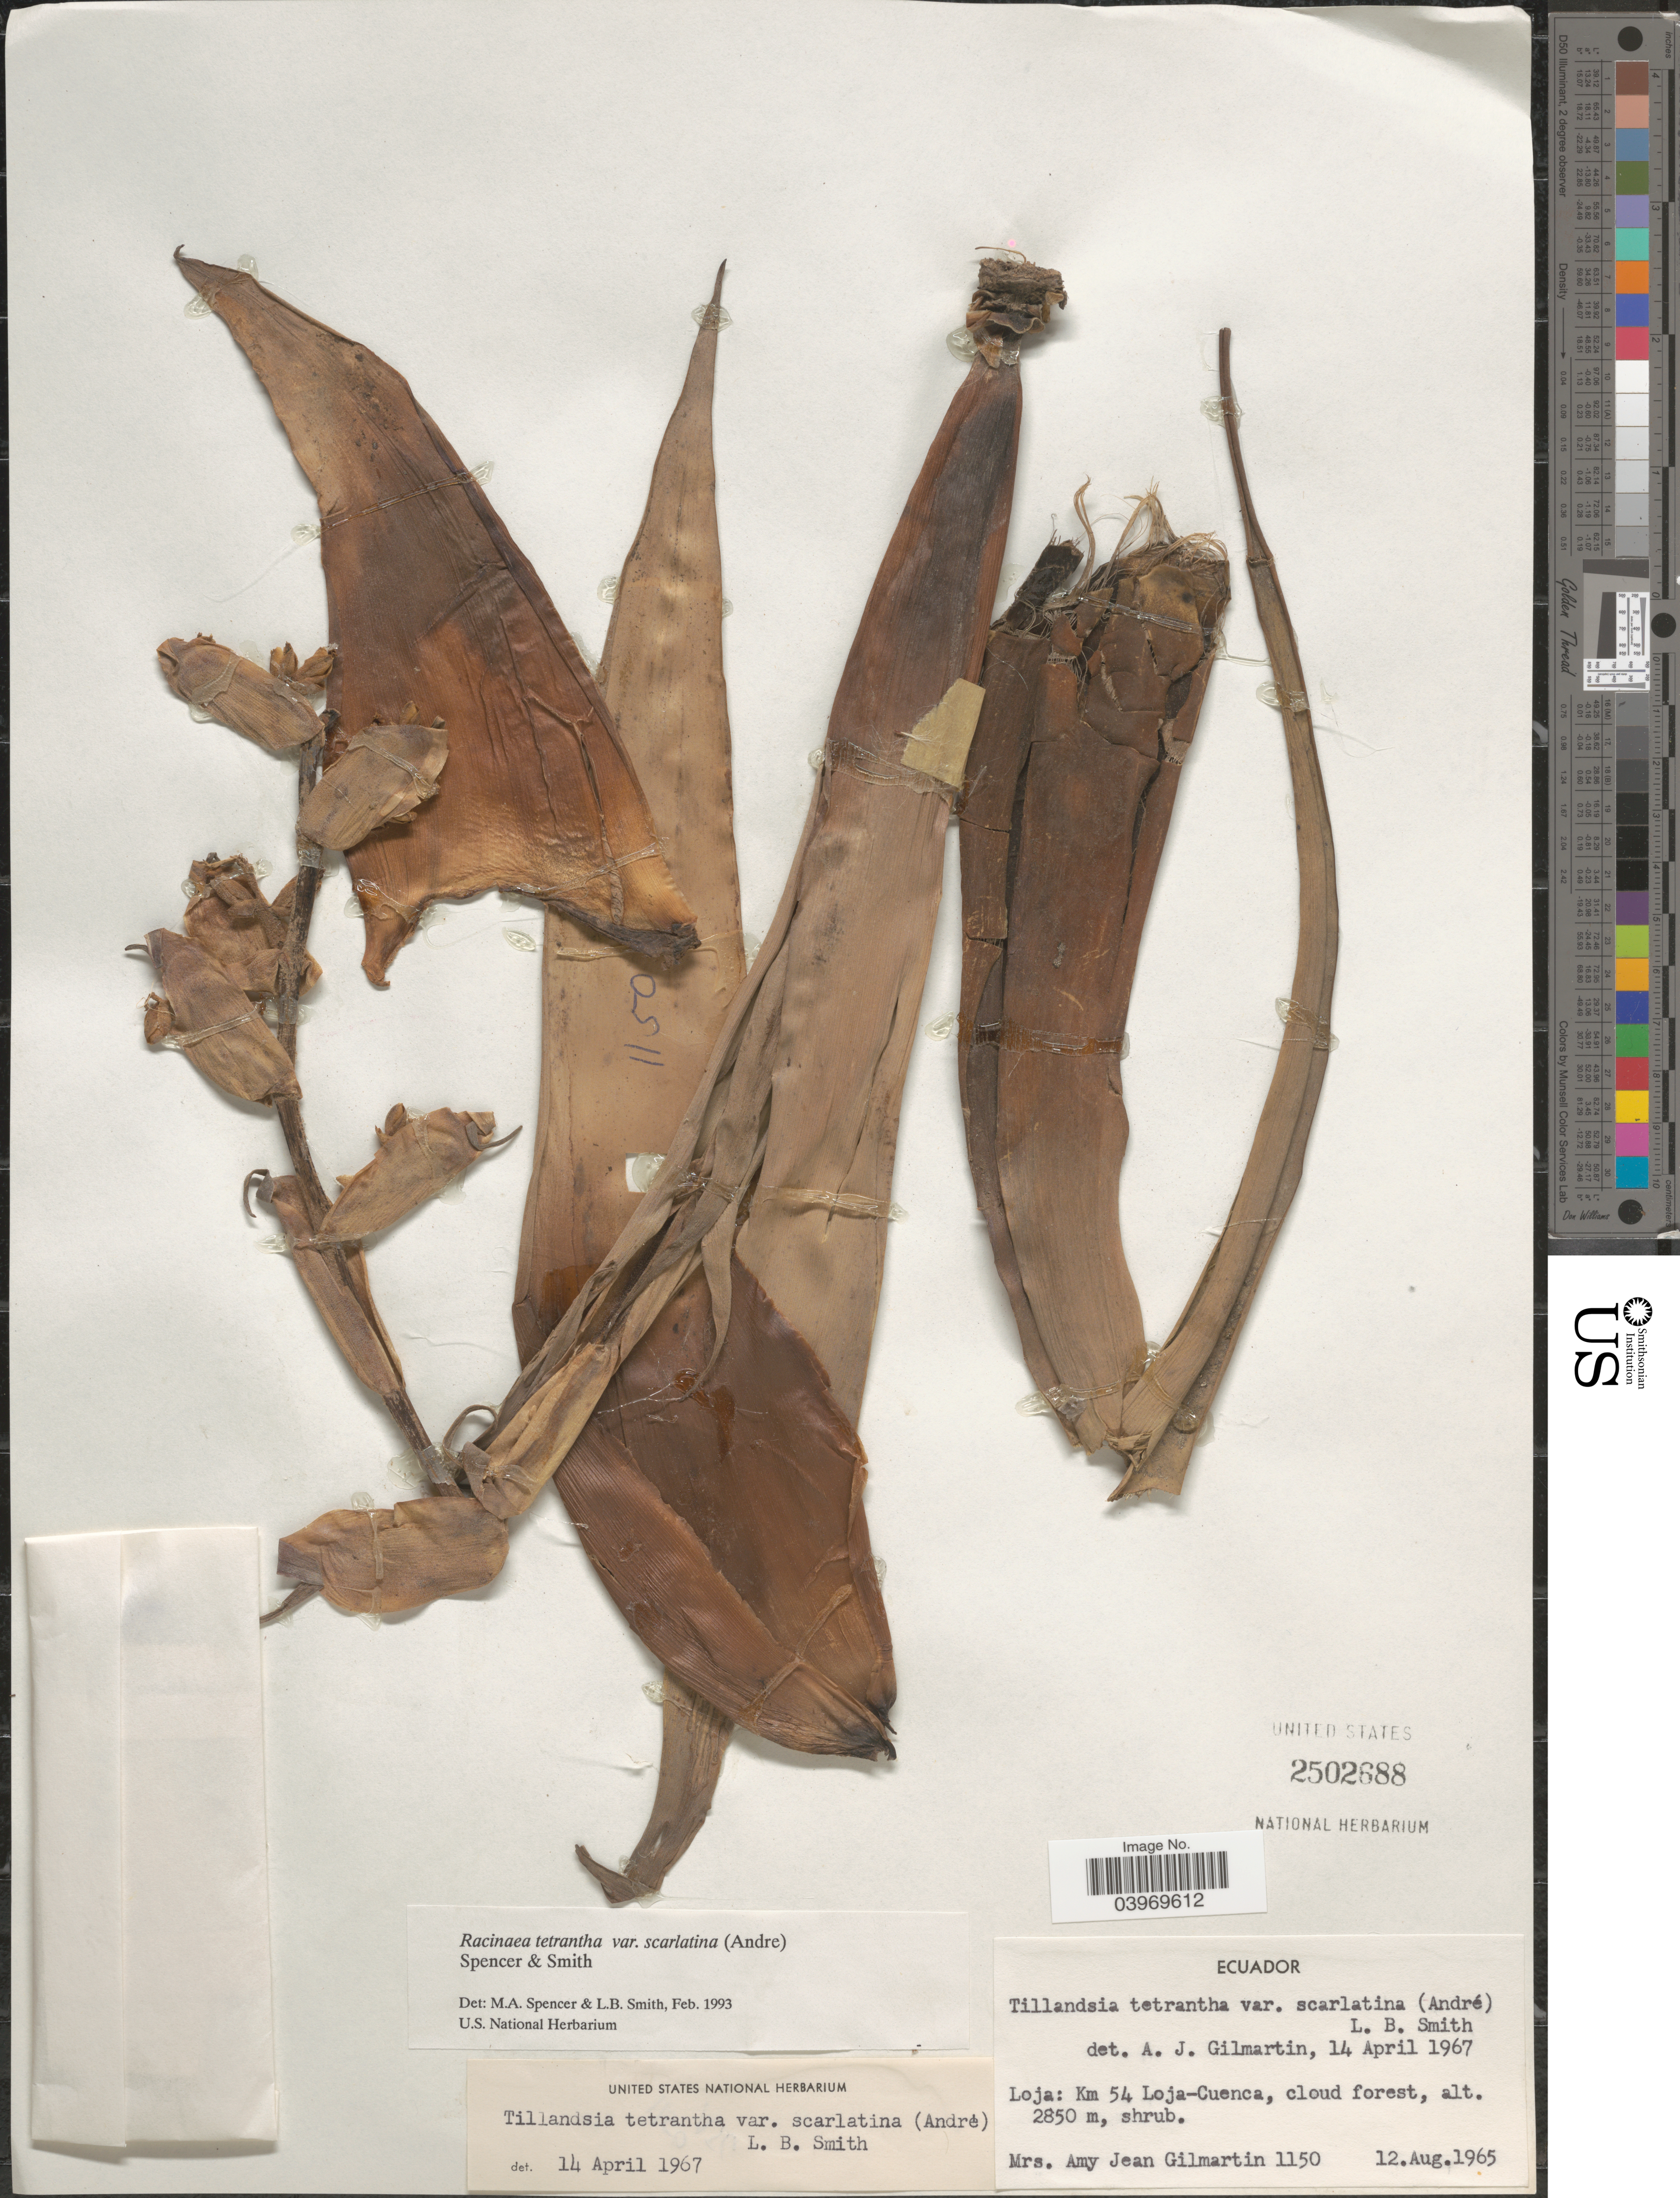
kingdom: Plantae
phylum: Tracheophyta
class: Liliopsida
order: Poales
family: Bromeliaceae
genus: Racinaea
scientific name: Racinaea tetrantha var. scarlatina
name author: (Ruiz & Pav.) M.A. Spencer & L.B. Sm.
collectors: A. J. Gilmartin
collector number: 1150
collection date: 1965-08-12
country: Ecuador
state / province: Loja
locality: Km 54 Loja-Cuenca, cloud forest.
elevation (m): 2850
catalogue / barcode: US 2502688